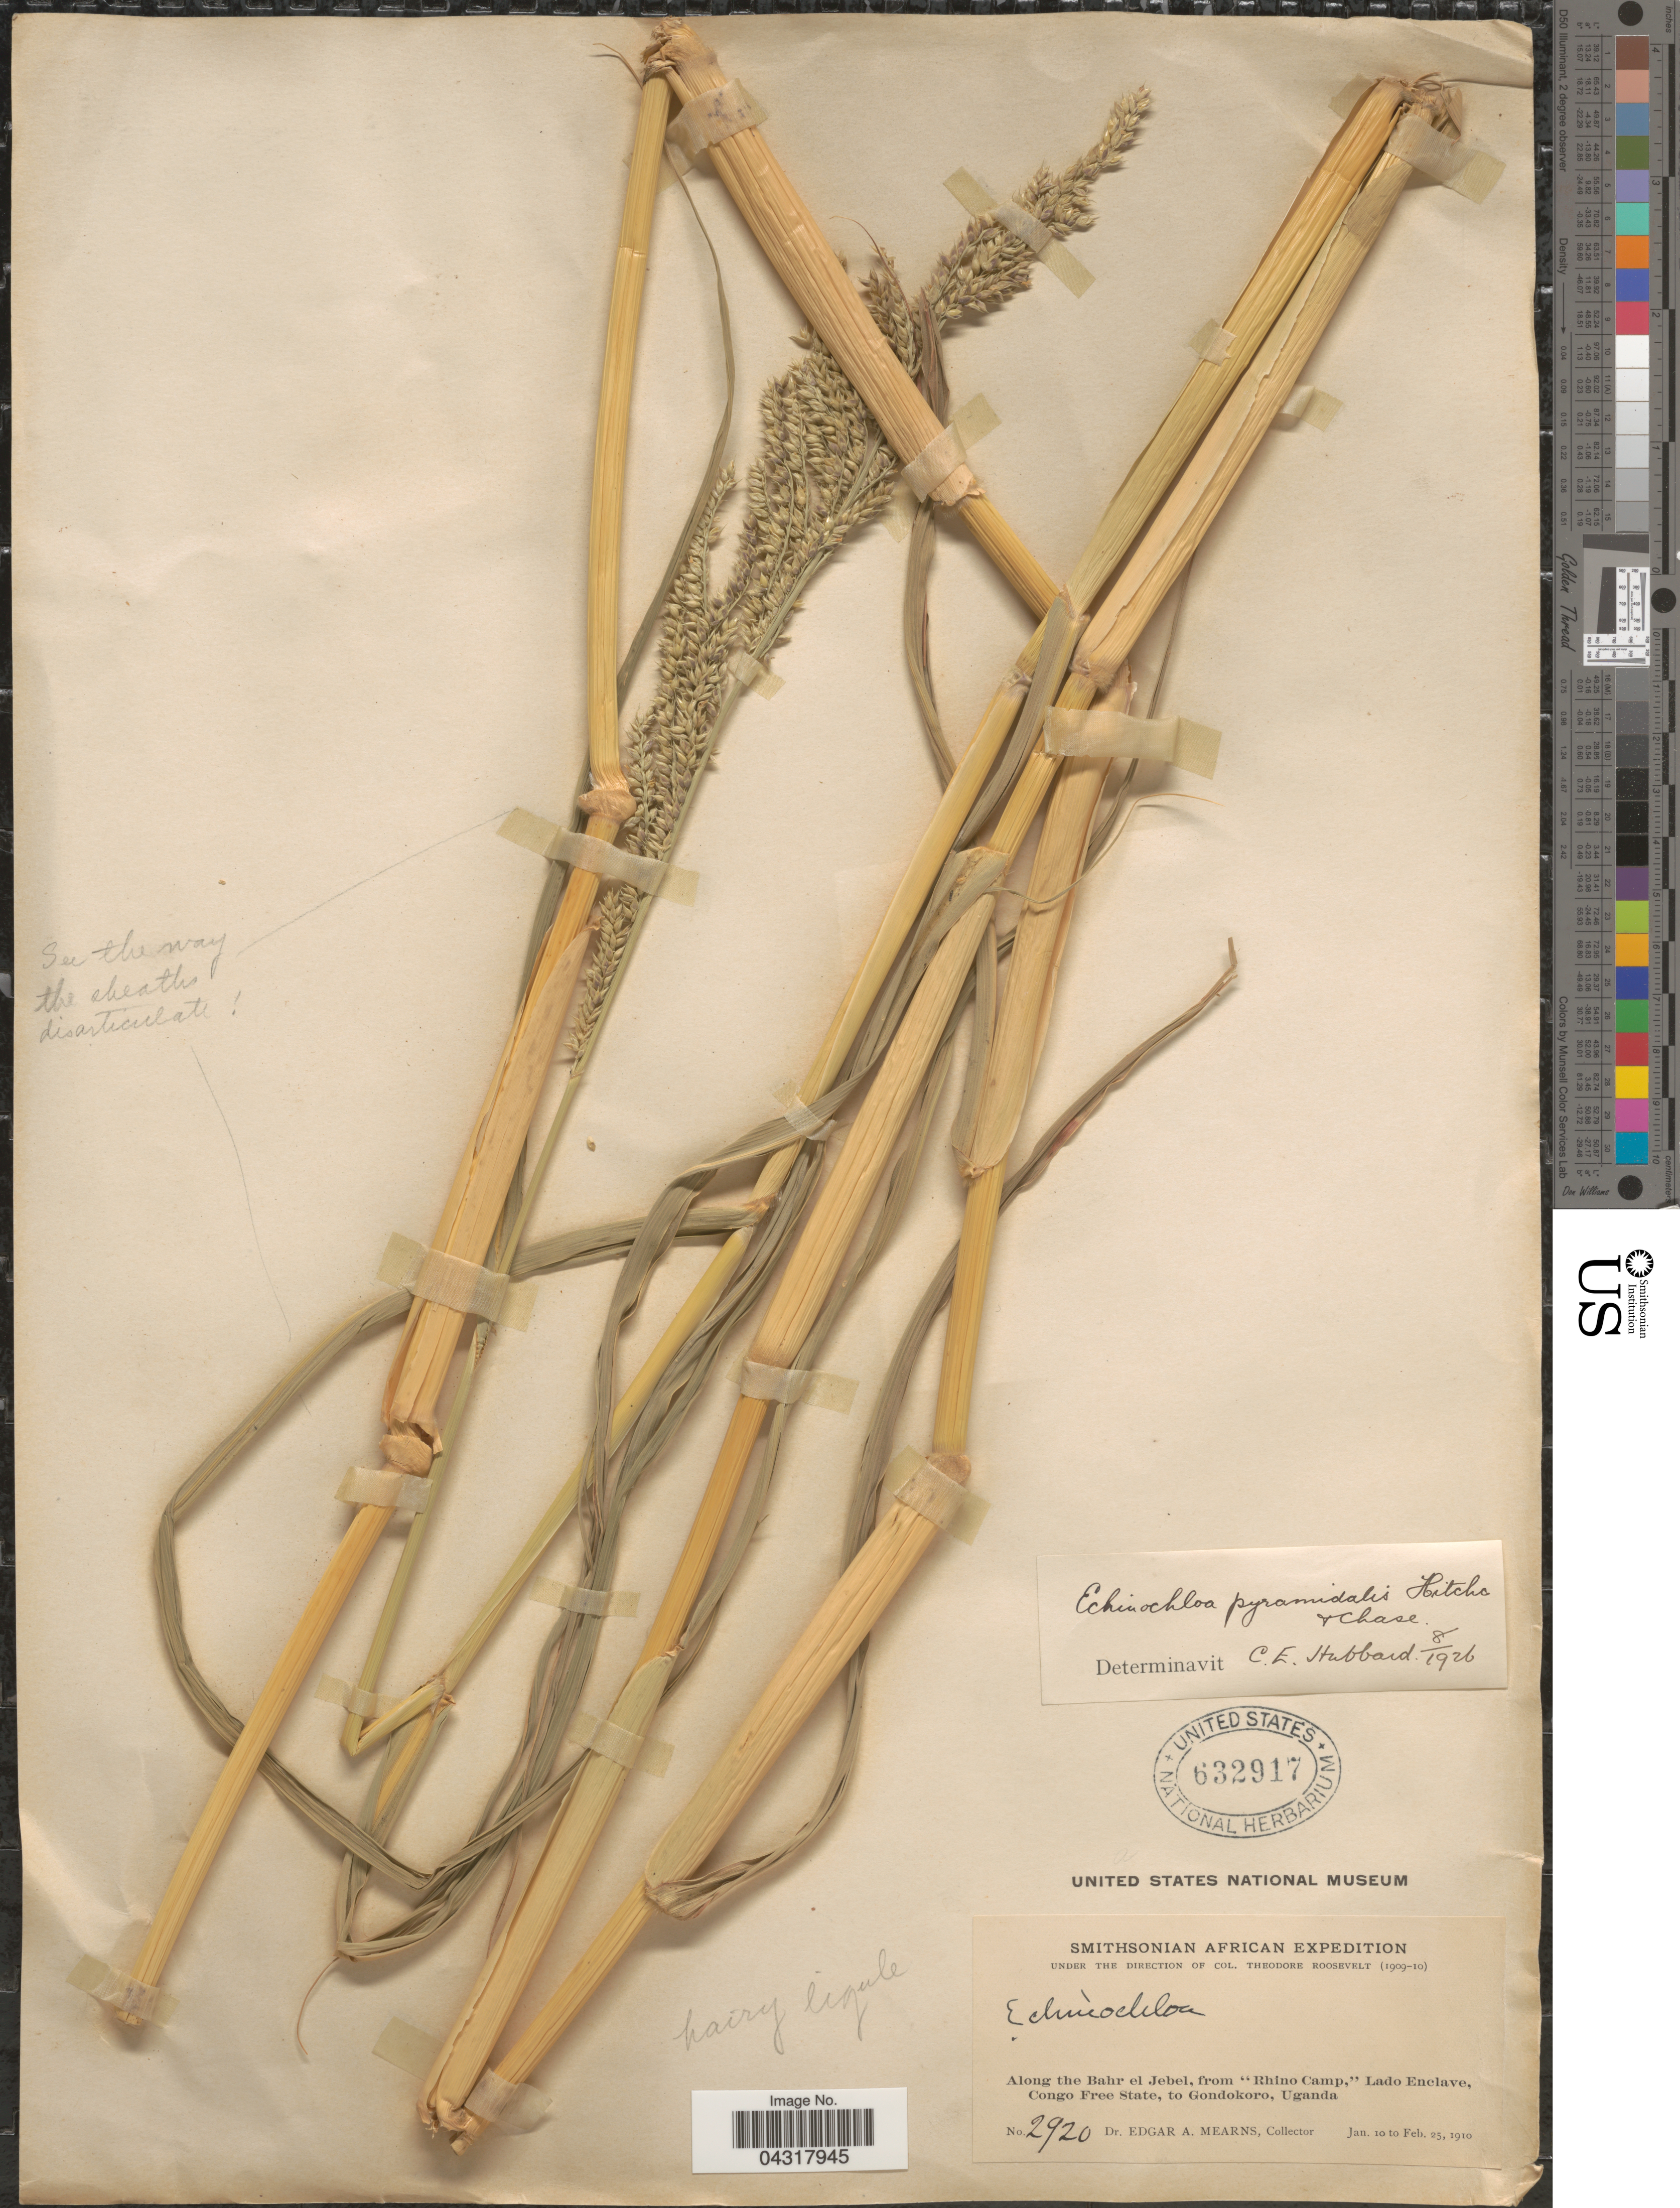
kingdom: Plantae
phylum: Tracheophyta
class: Liliopsida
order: Poales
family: Poaceae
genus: Echinochloa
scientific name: Echinochloa pyramidalis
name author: (Lam.) Hitchc. & Chase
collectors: E. A. Mearns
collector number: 2920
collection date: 1910-01-10/1910-02-25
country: Uganda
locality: Smithsonian African Expedition. Along the Bahr el Jebel, from "Rhino Camp," Lado Enclave, Congo Free State, to Gondokoro.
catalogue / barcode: US 632917